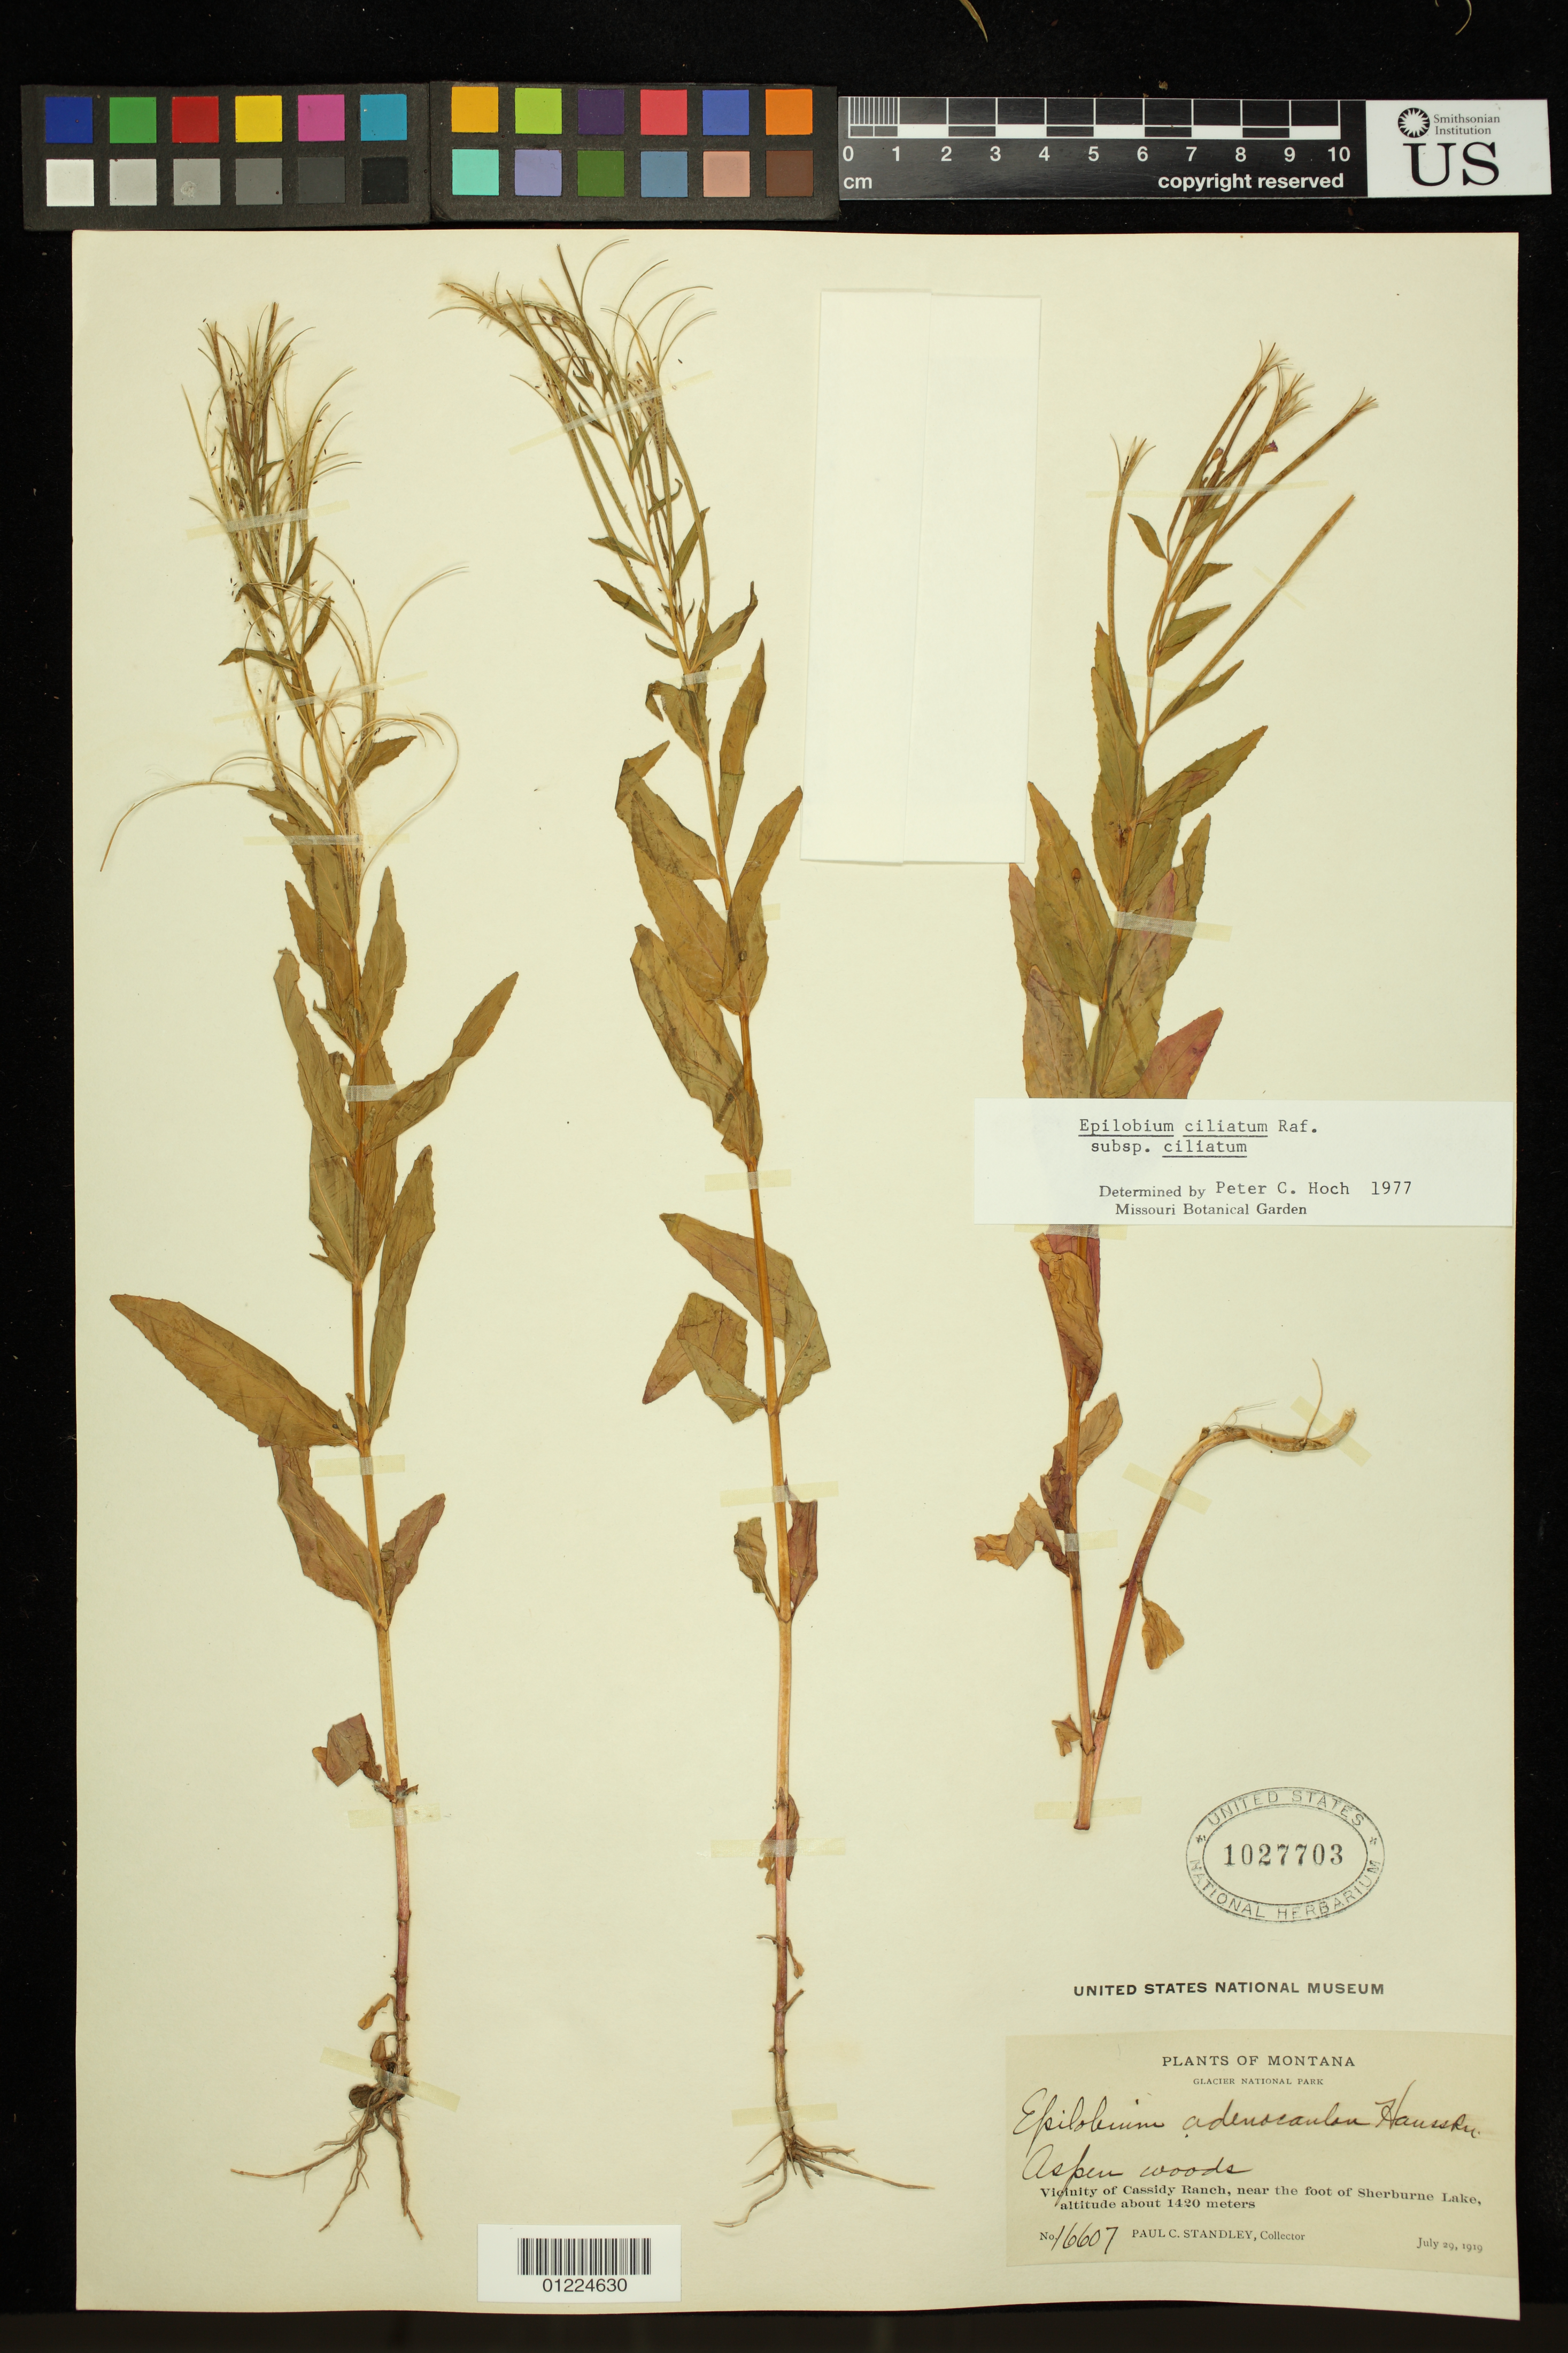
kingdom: Plantae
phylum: Tracheophyta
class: Magnoliopsida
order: Myrtales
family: Onagraceae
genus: Epilobium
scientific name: Epilobium ciliatum subsp. ciliatum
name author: Raf.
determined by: Hoch, P. C.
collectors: P. C. Standley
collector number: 16607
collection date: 1919-07-29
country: United States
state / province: Montana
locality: vicinity of Cassidy Ranch, near the foot of Sherburne Lake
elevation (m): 1420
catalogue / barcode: US 1027703